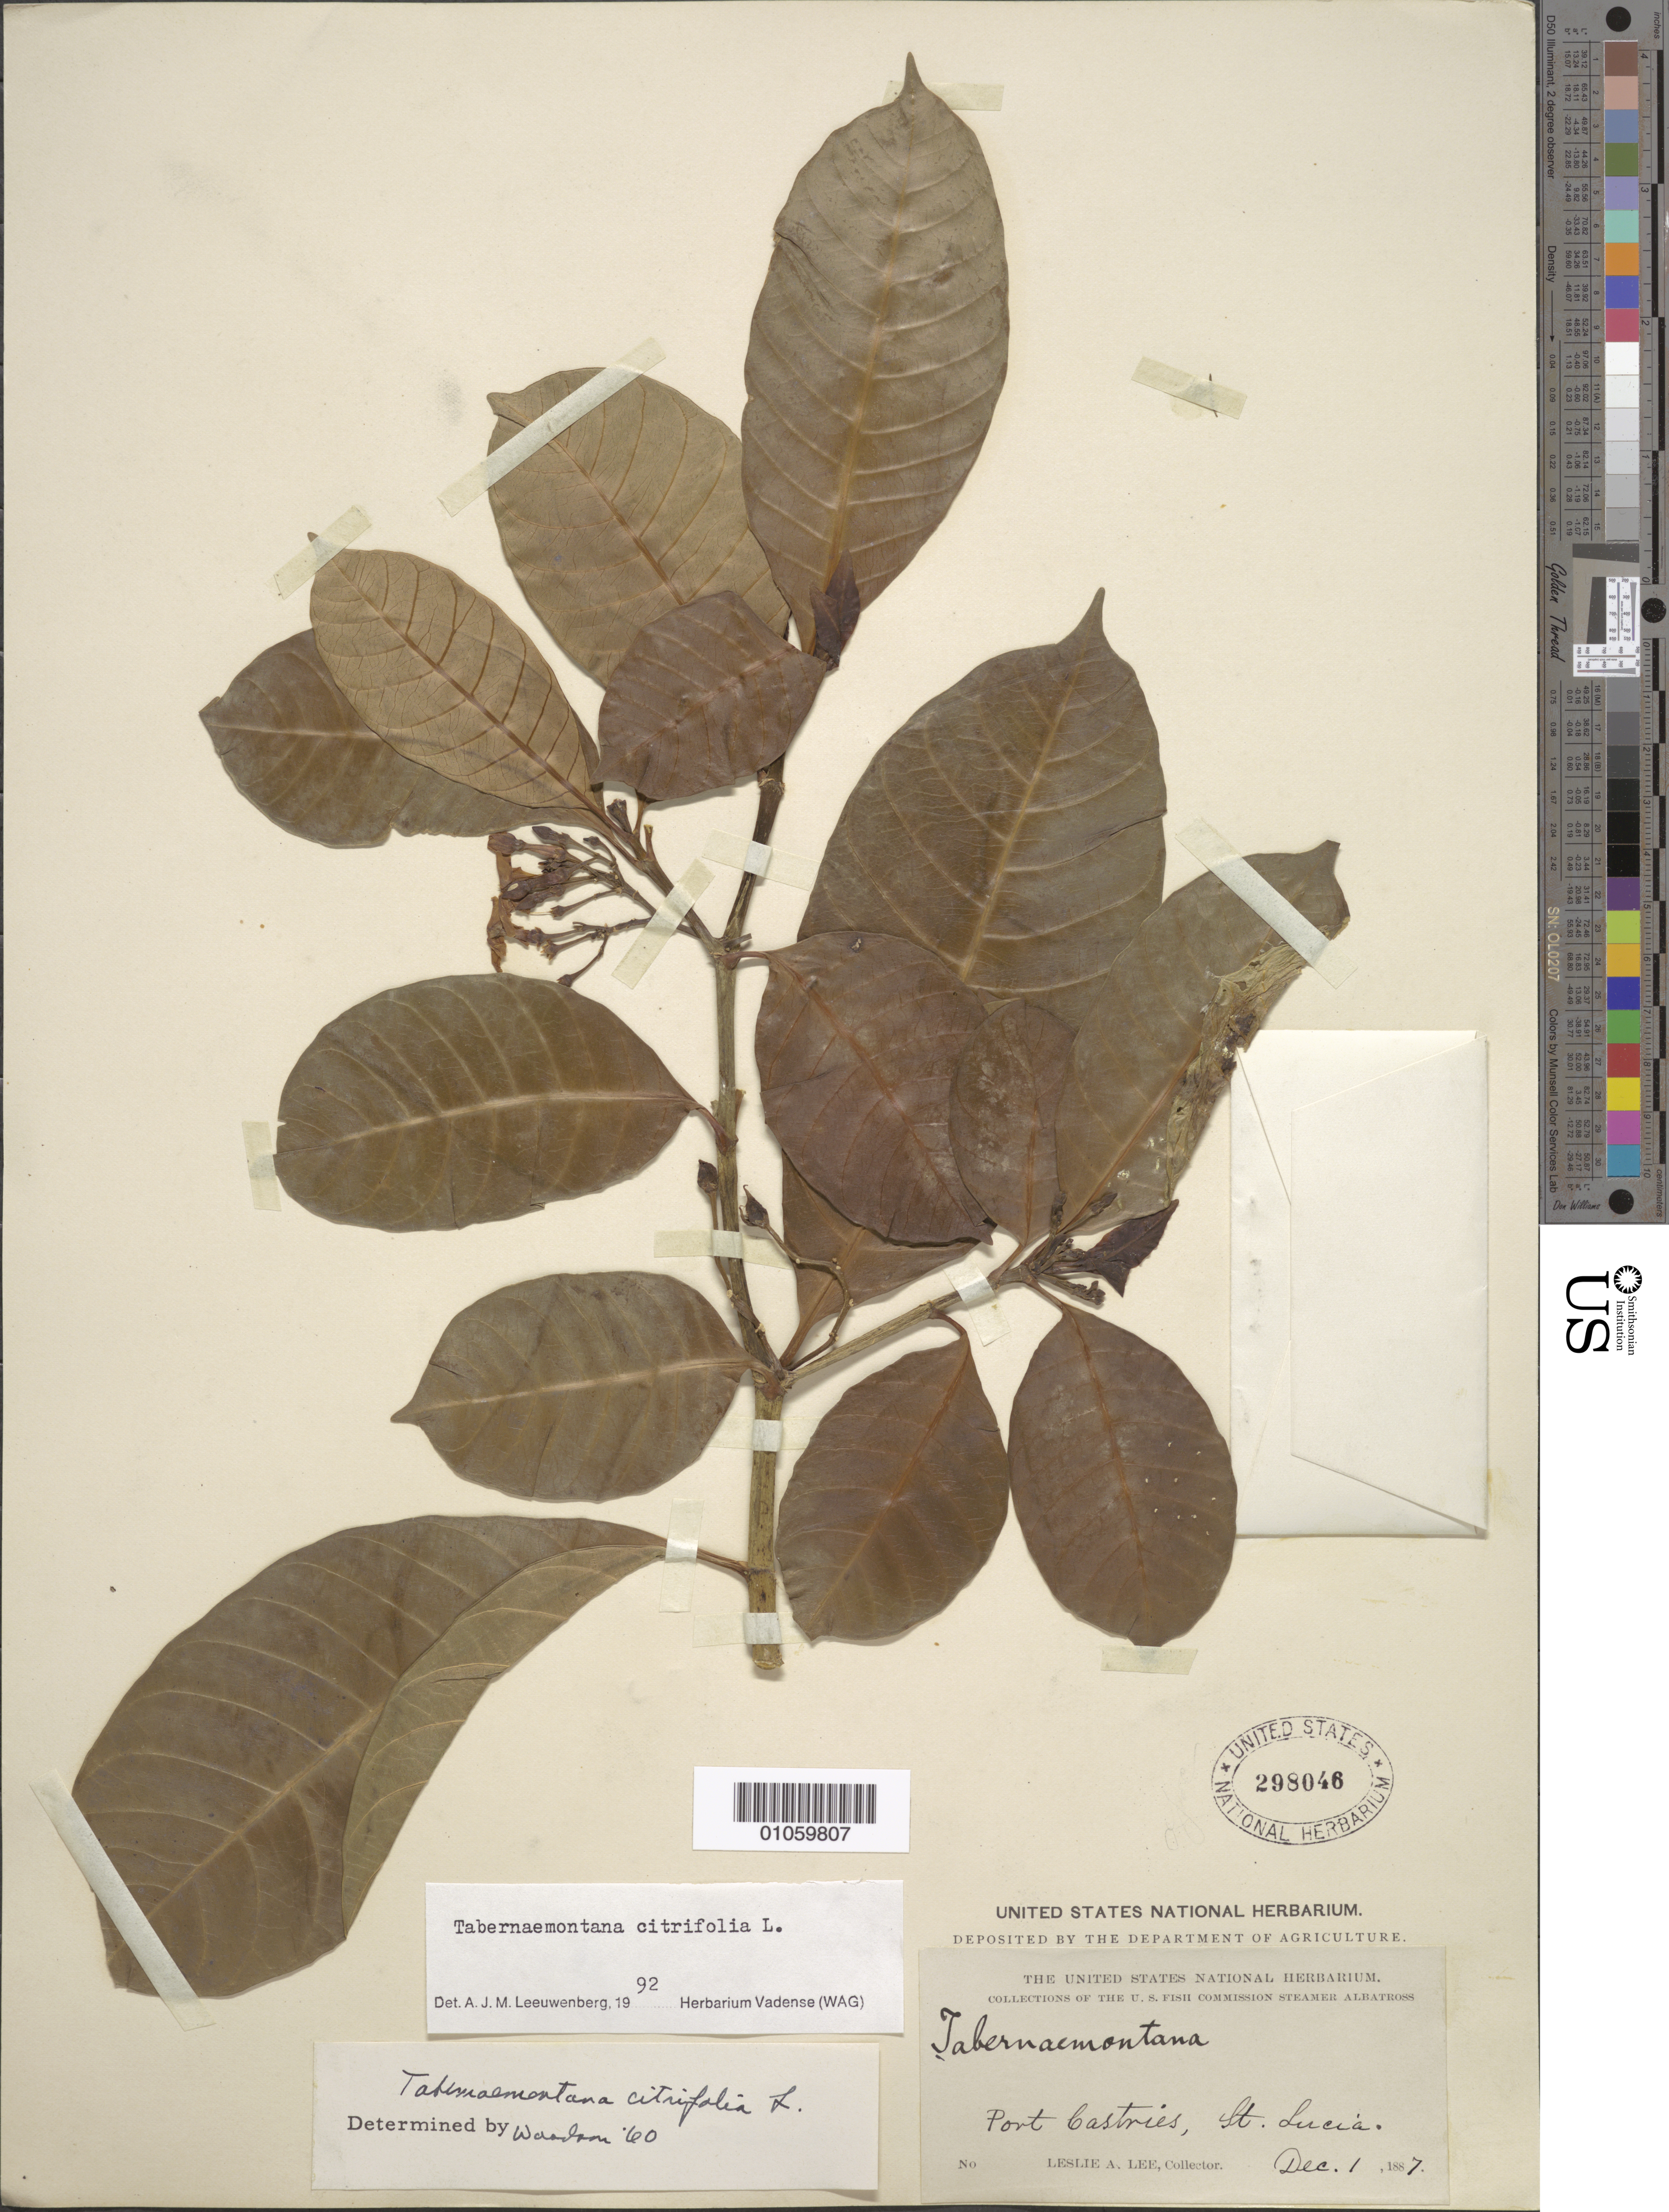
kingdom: Plantae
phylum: Tracheophyta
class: Magnoliopsida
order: Gentianales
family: Apocynaceae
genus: Tabernaemontana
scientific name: Tabernaemontana citrifolia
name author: L.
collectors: L. Lee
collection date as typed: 01 Dec 1887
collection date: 1887-12-01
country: St. Lucia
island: St. Lucia I.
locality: Port Castries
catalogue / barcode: US 298046